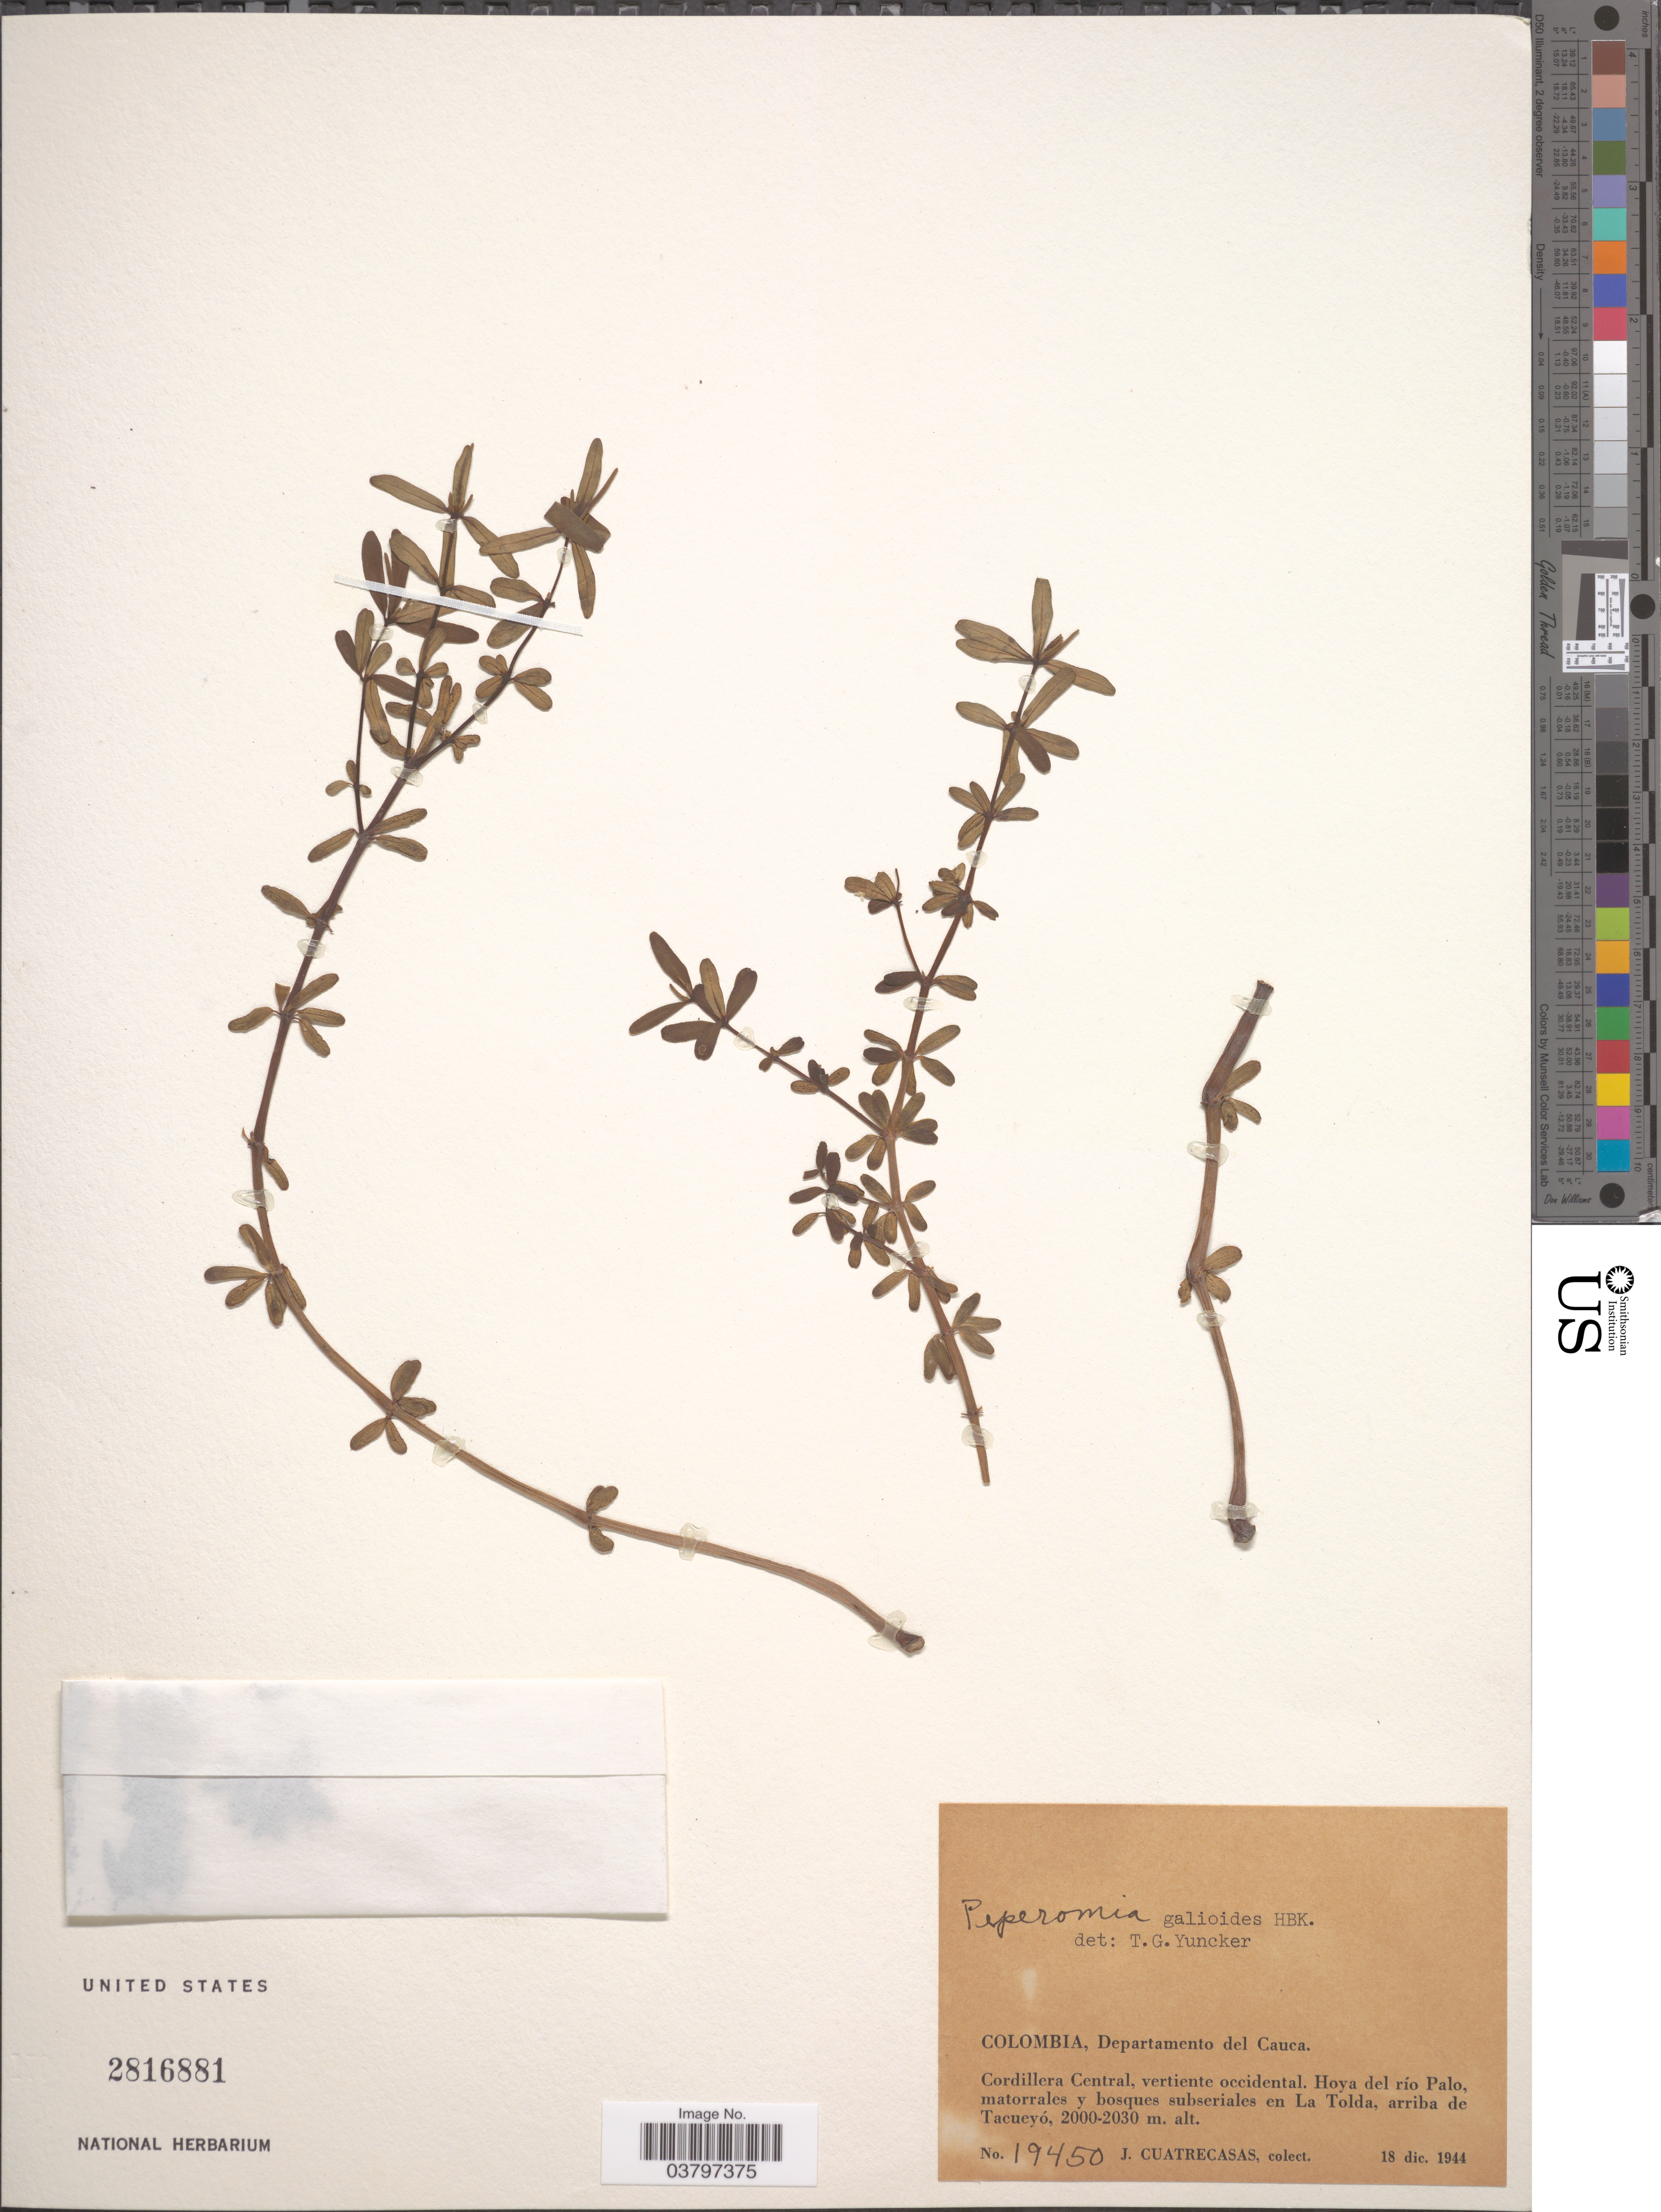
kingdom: Plantae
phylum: Tracheophyta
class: Magnoliopsida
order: Piperales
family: Piperaceae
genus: Peperomia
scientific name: Peperomia galioides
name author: Kunth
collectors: J. Cuatrecasas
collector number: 19450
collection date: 1944-12-18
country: Colombia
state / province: Cauca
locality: Departamento del Cauca. Cordillera Central, vertiente occidental. Hoya del río Palo, matorrales y bosques subseriales en La Tolda, arriba de Tacueyó.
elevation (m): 2000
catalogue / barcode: US 2816881